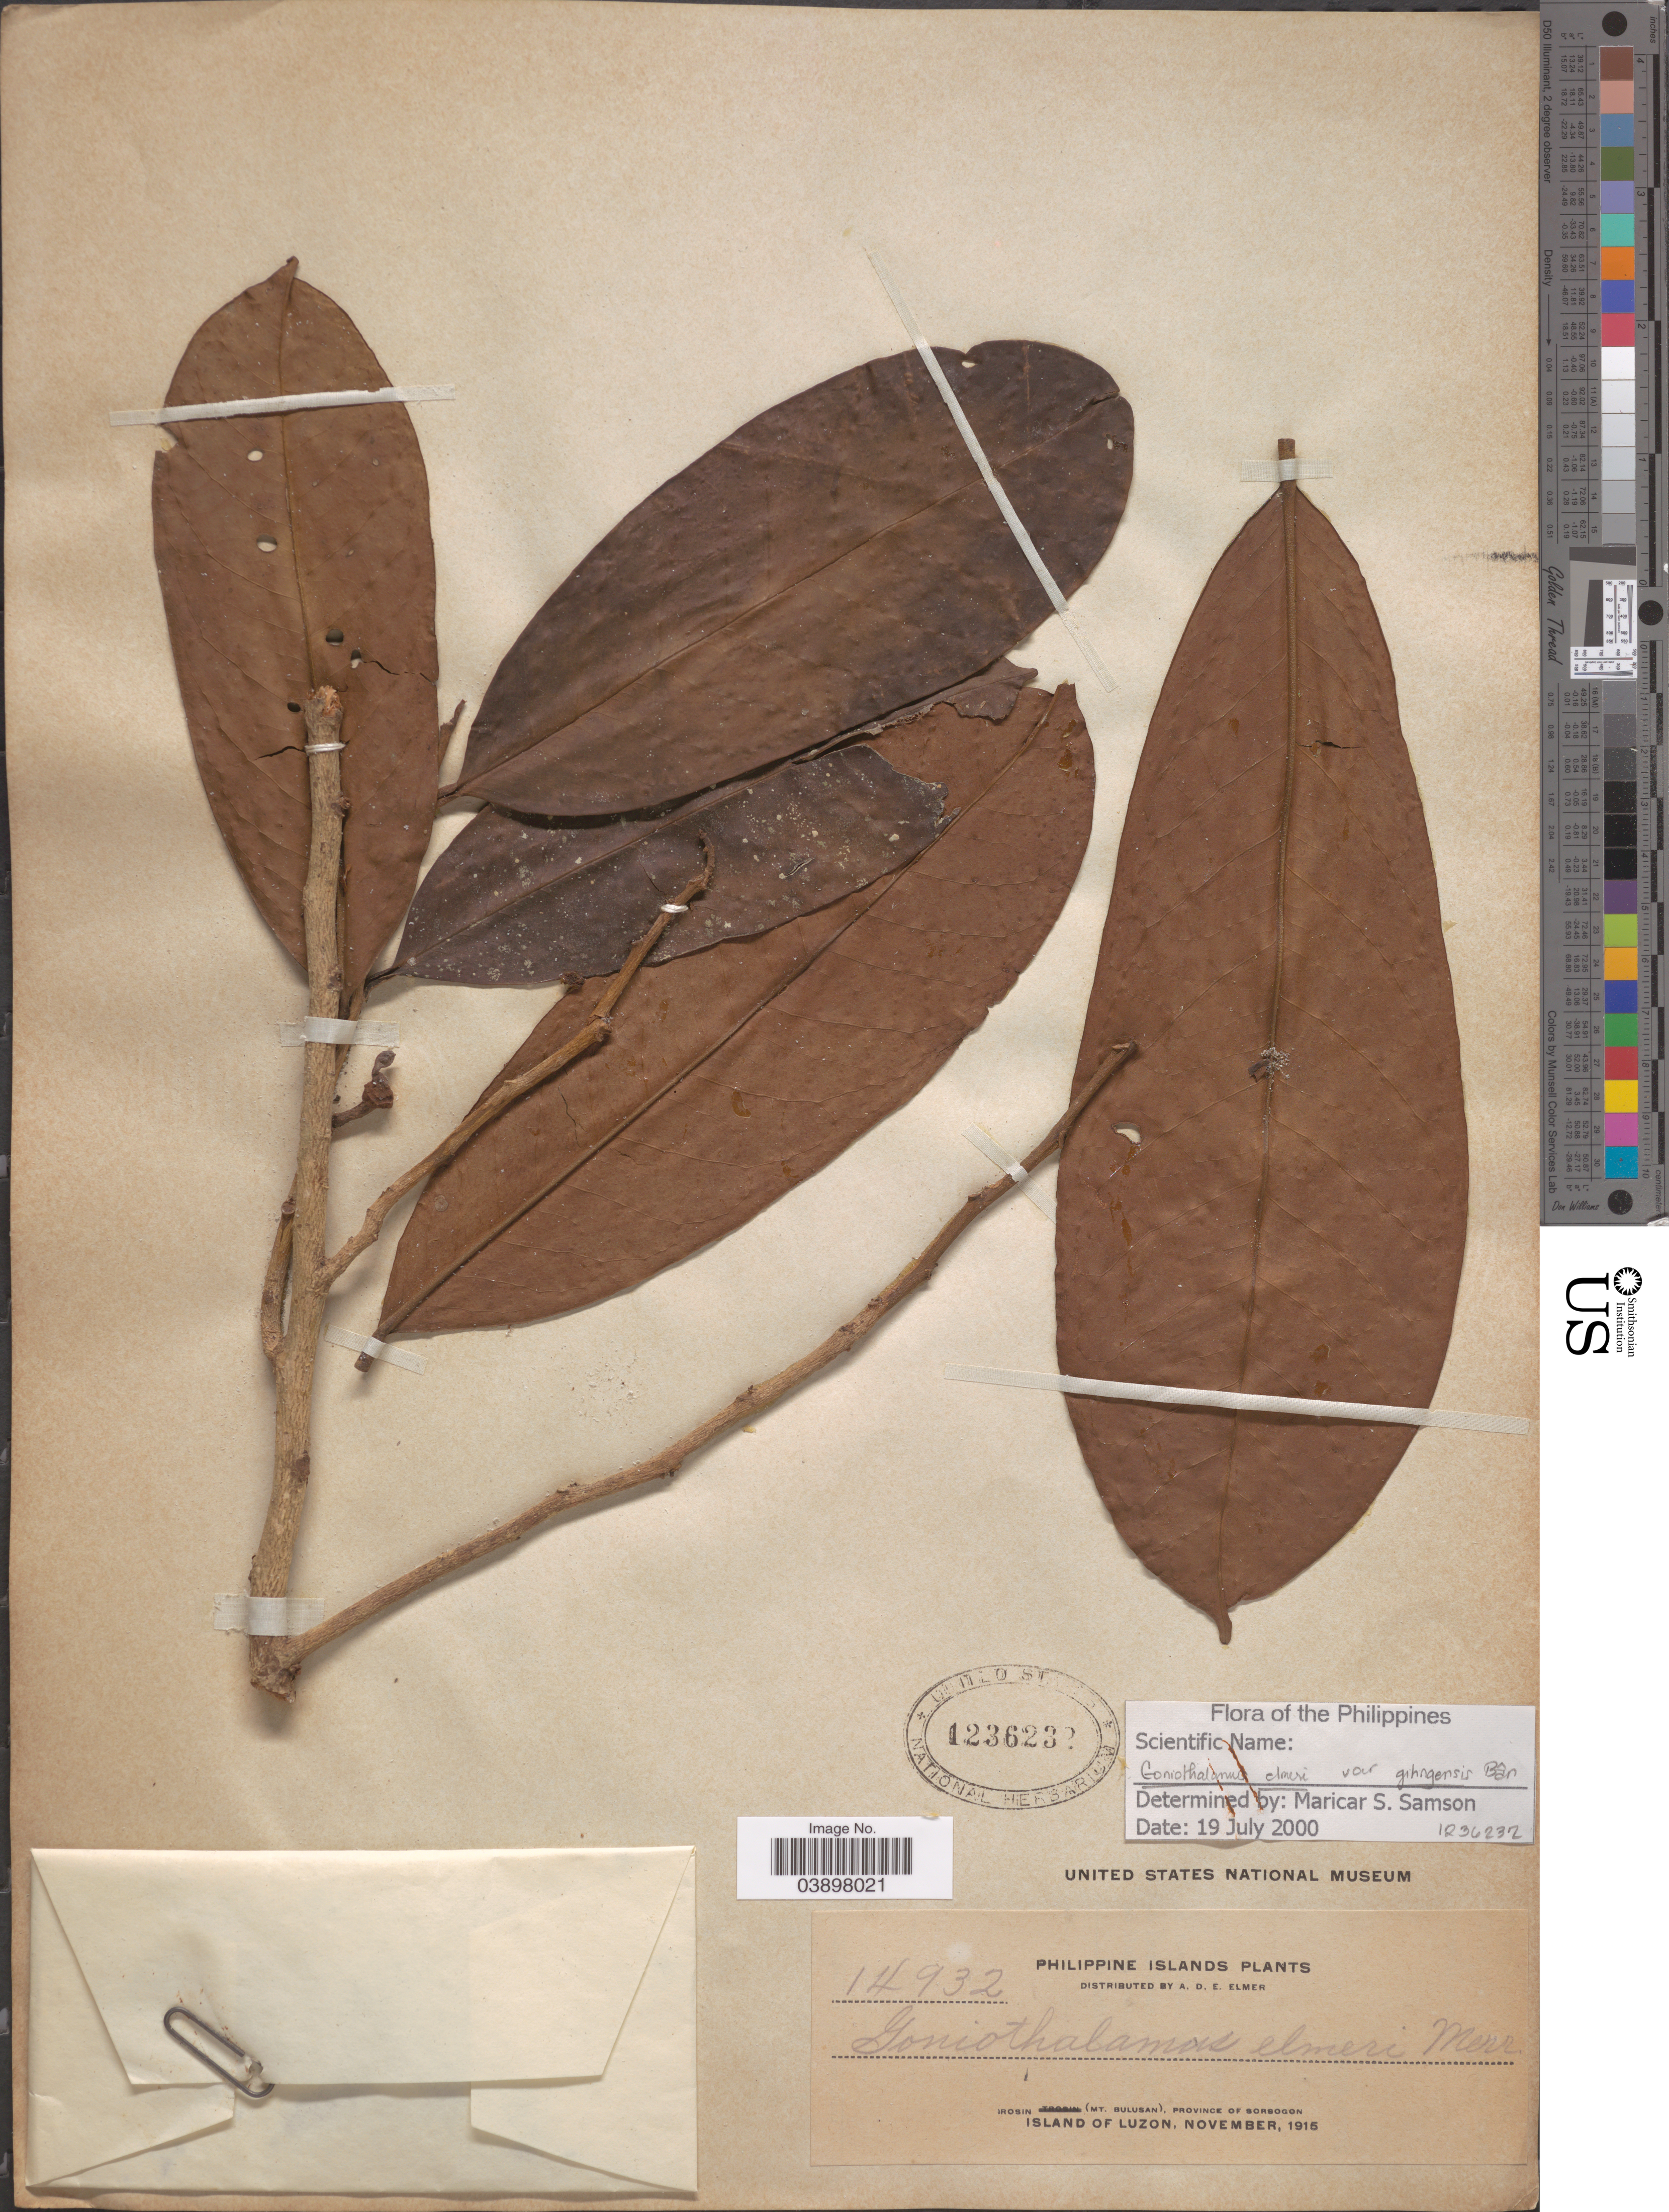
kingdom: Plantae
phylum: Tracheophyta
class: Magnoliopsida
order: Magnoliales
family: Annonaceae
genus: Goniothalamus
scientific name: Goniothalamus elmeri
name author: Merr.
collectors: A. D. E. Elmer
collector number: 14932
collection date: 1915-11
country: Philippines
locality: Irosin (Mt. Bulusan), Province of Sorsogon. Island of Luzon.